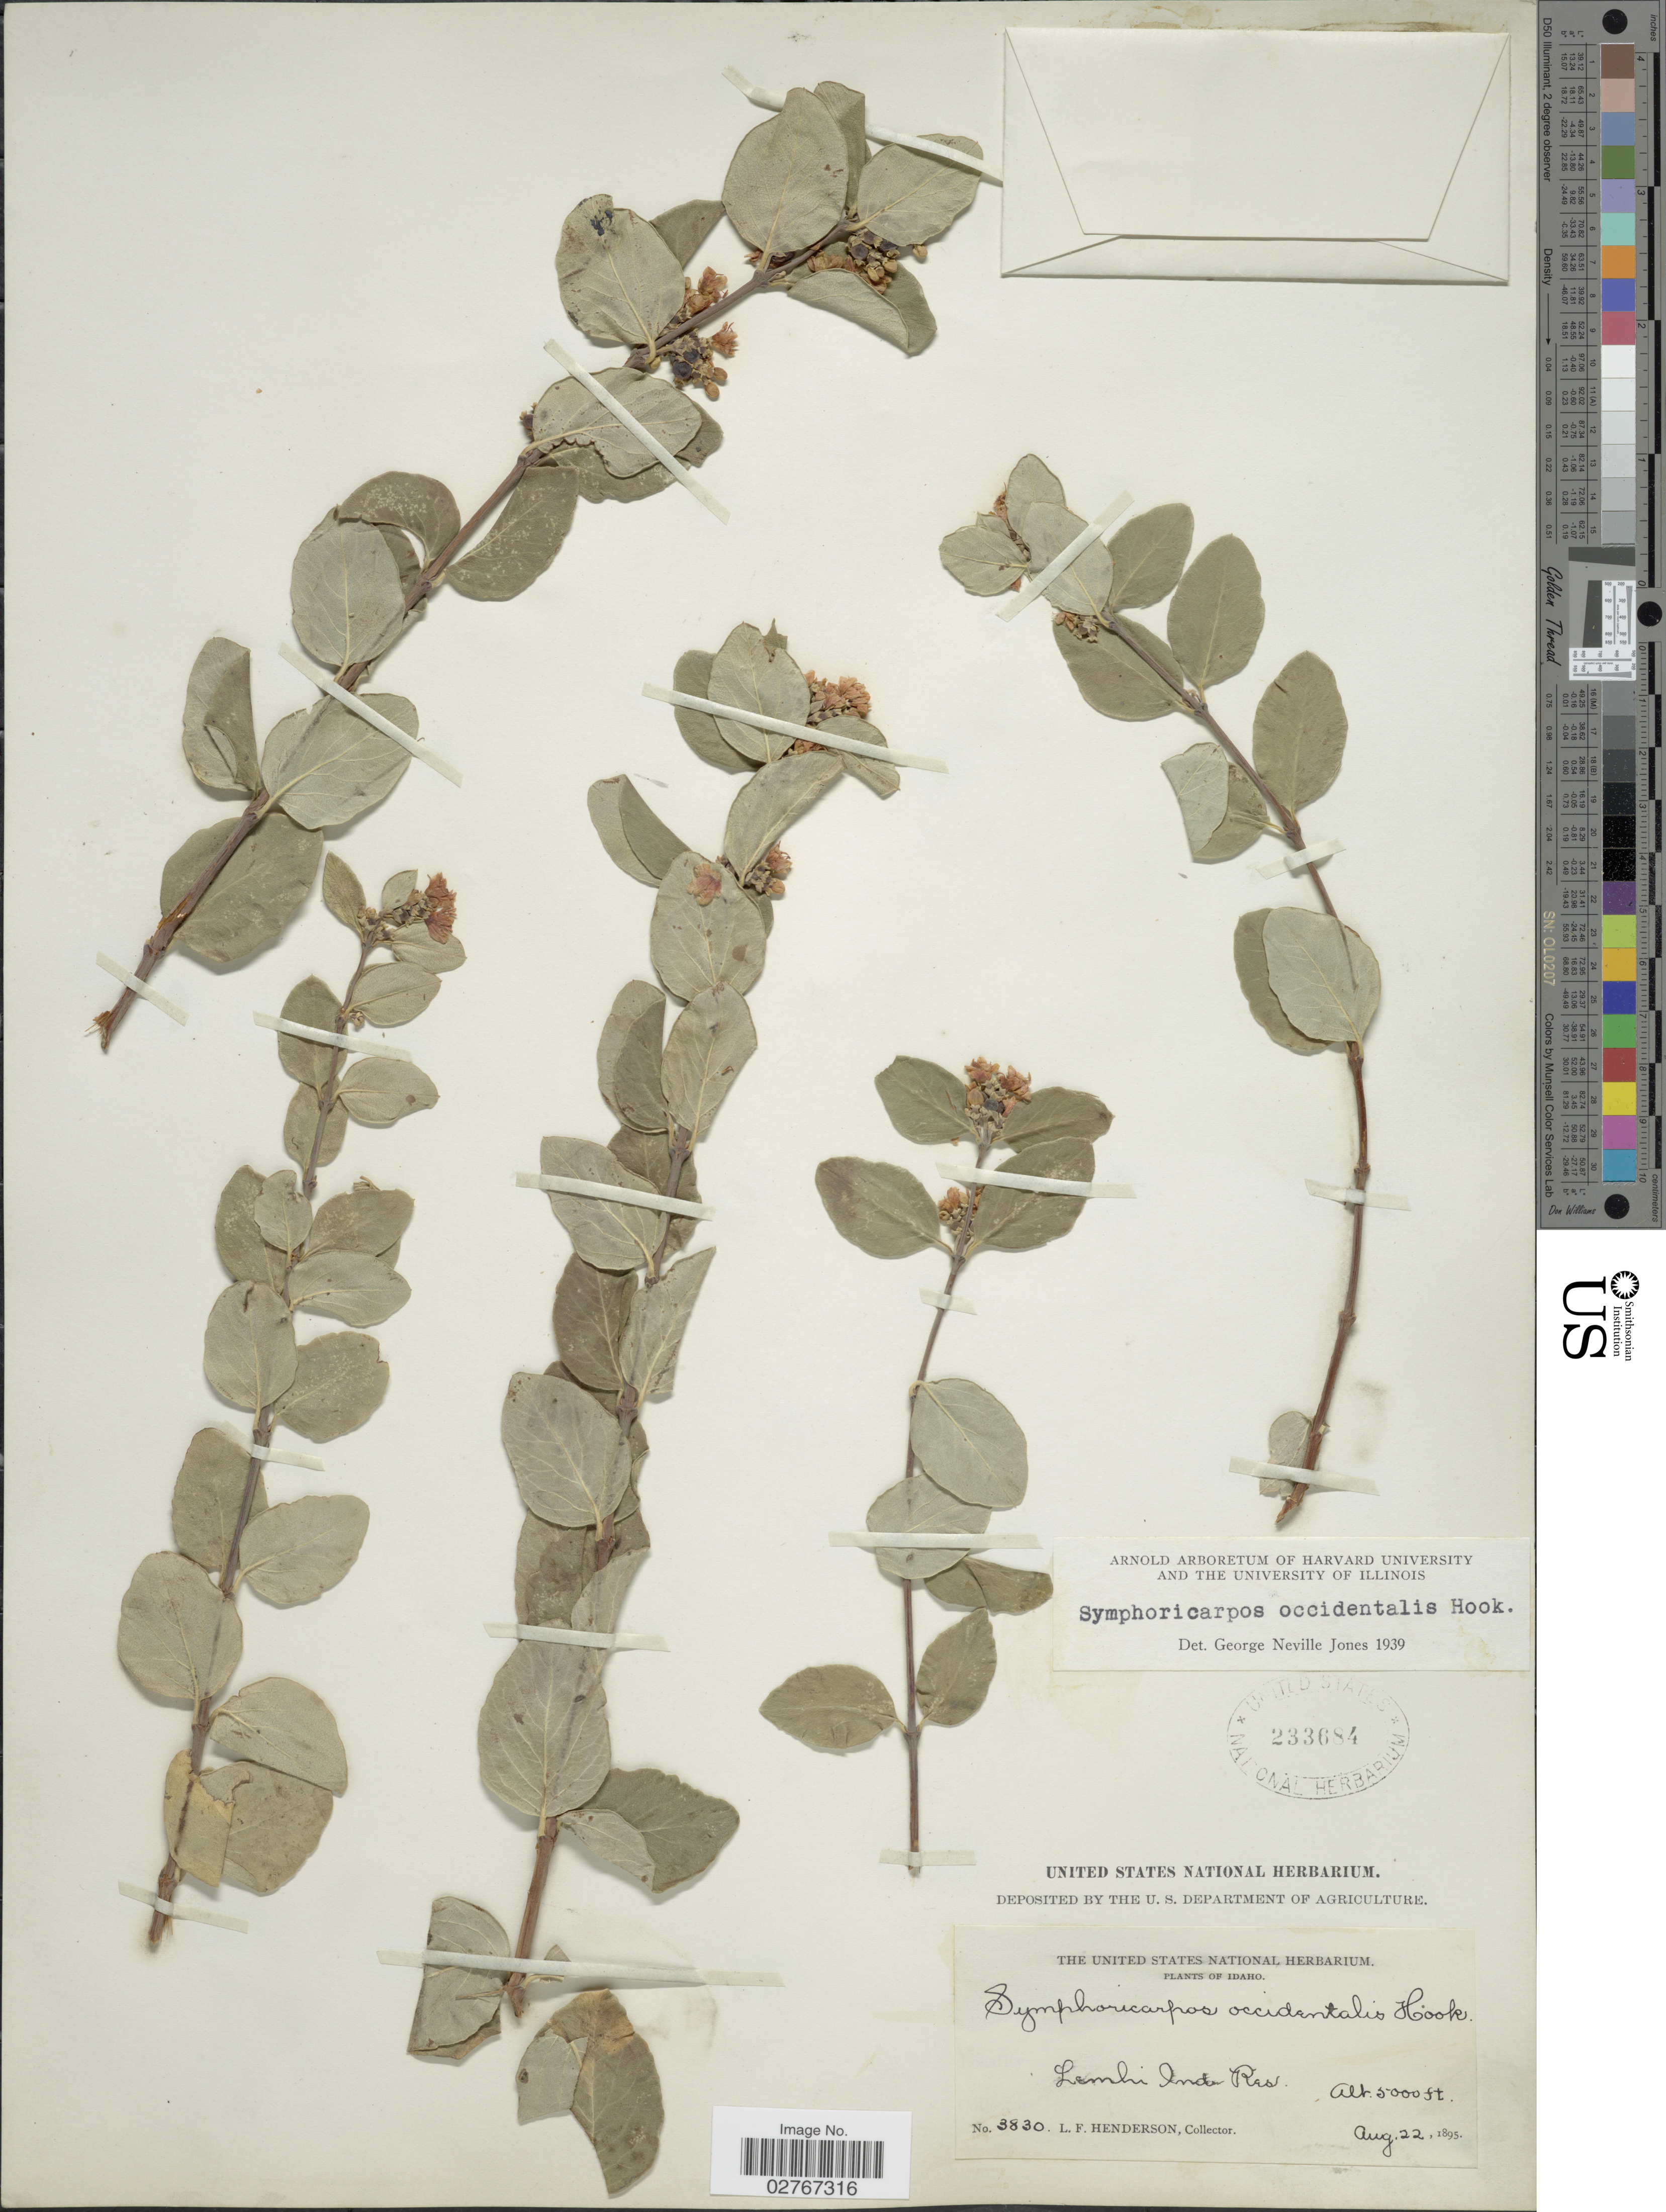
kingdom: Plantae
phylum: Tracheophyta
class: Magnoliopsida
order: Dipsacales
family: Caprifoliaceae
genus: Symphoricarpos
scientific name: Symphoricarpos occidentalis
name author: (R. Br.) Hook.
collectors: L. Henderson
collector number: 3830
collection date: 1895-08-22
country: United States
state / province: Idaho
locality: Lemhi Ind. Res.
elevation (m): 1524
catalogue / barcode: US 233684